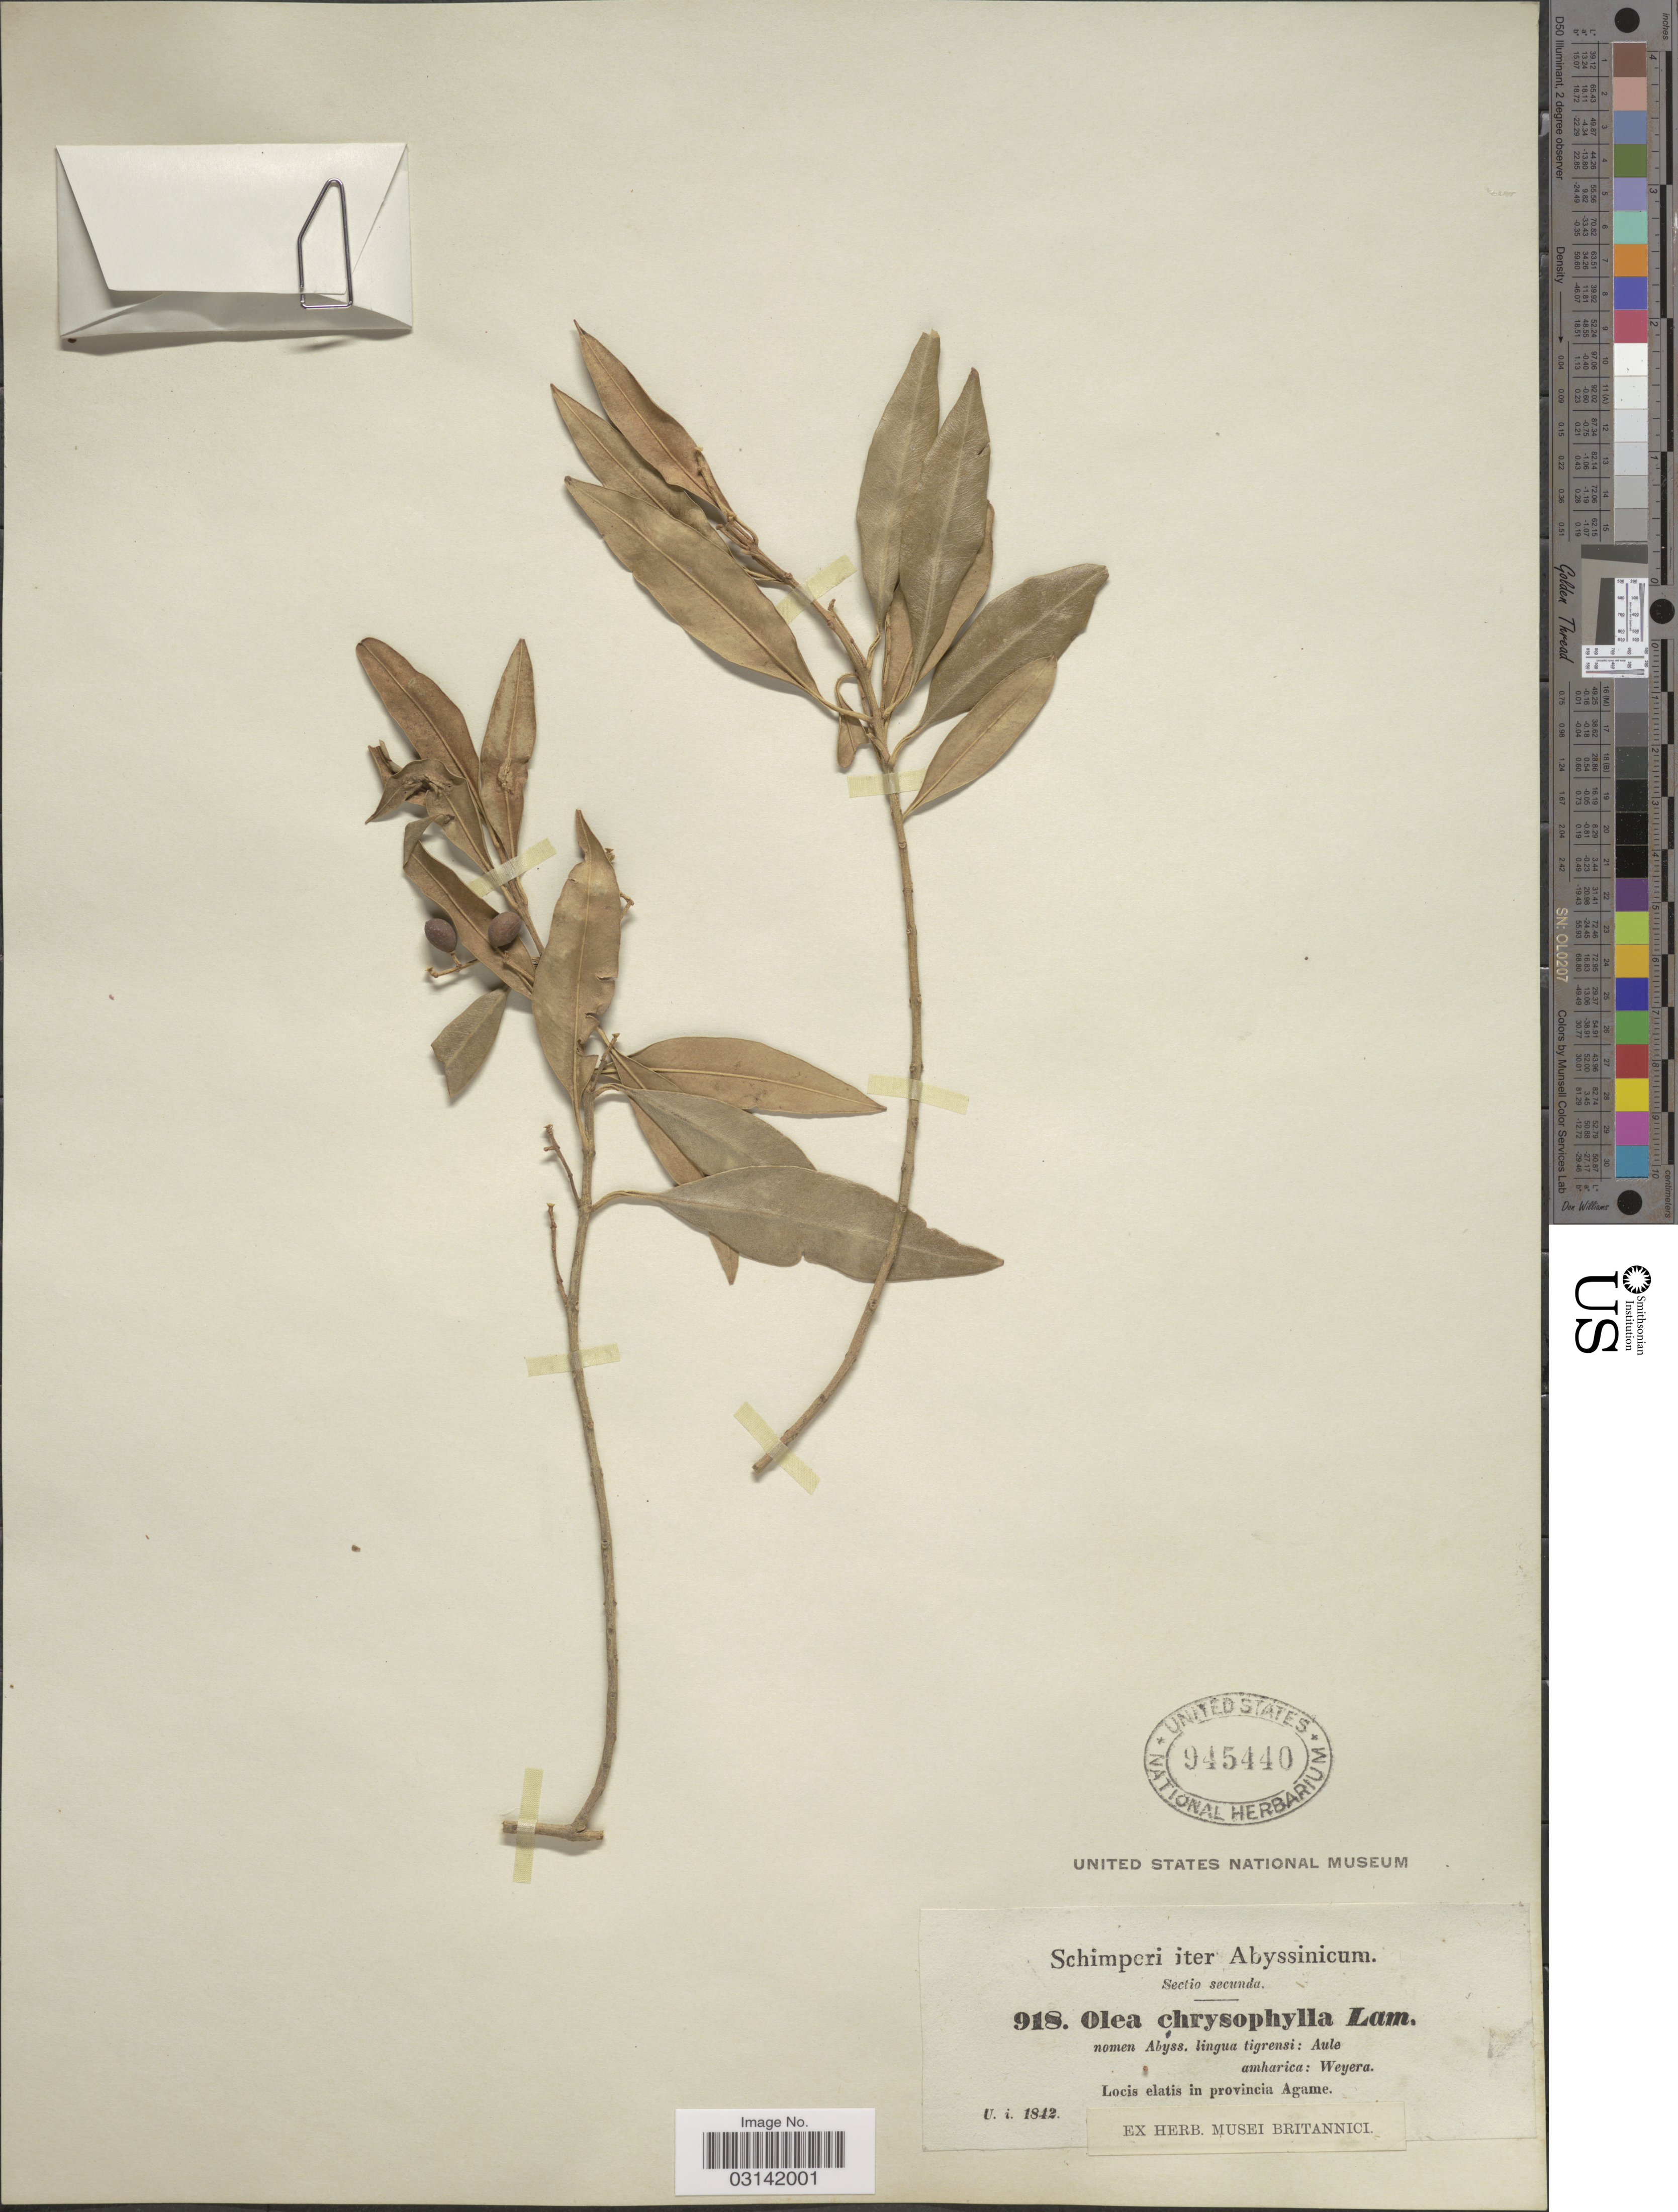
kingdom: Plantae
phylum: Tracheophyta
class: Magnoliopsida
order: Lamiales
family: Oleaceae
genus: Olea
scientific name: Olea chrysophylla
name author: Lam.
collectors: -. Schimper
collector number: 918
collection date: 1842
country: Eritrea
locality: Locis elatis in provincia Agame.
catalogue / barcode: US 945440